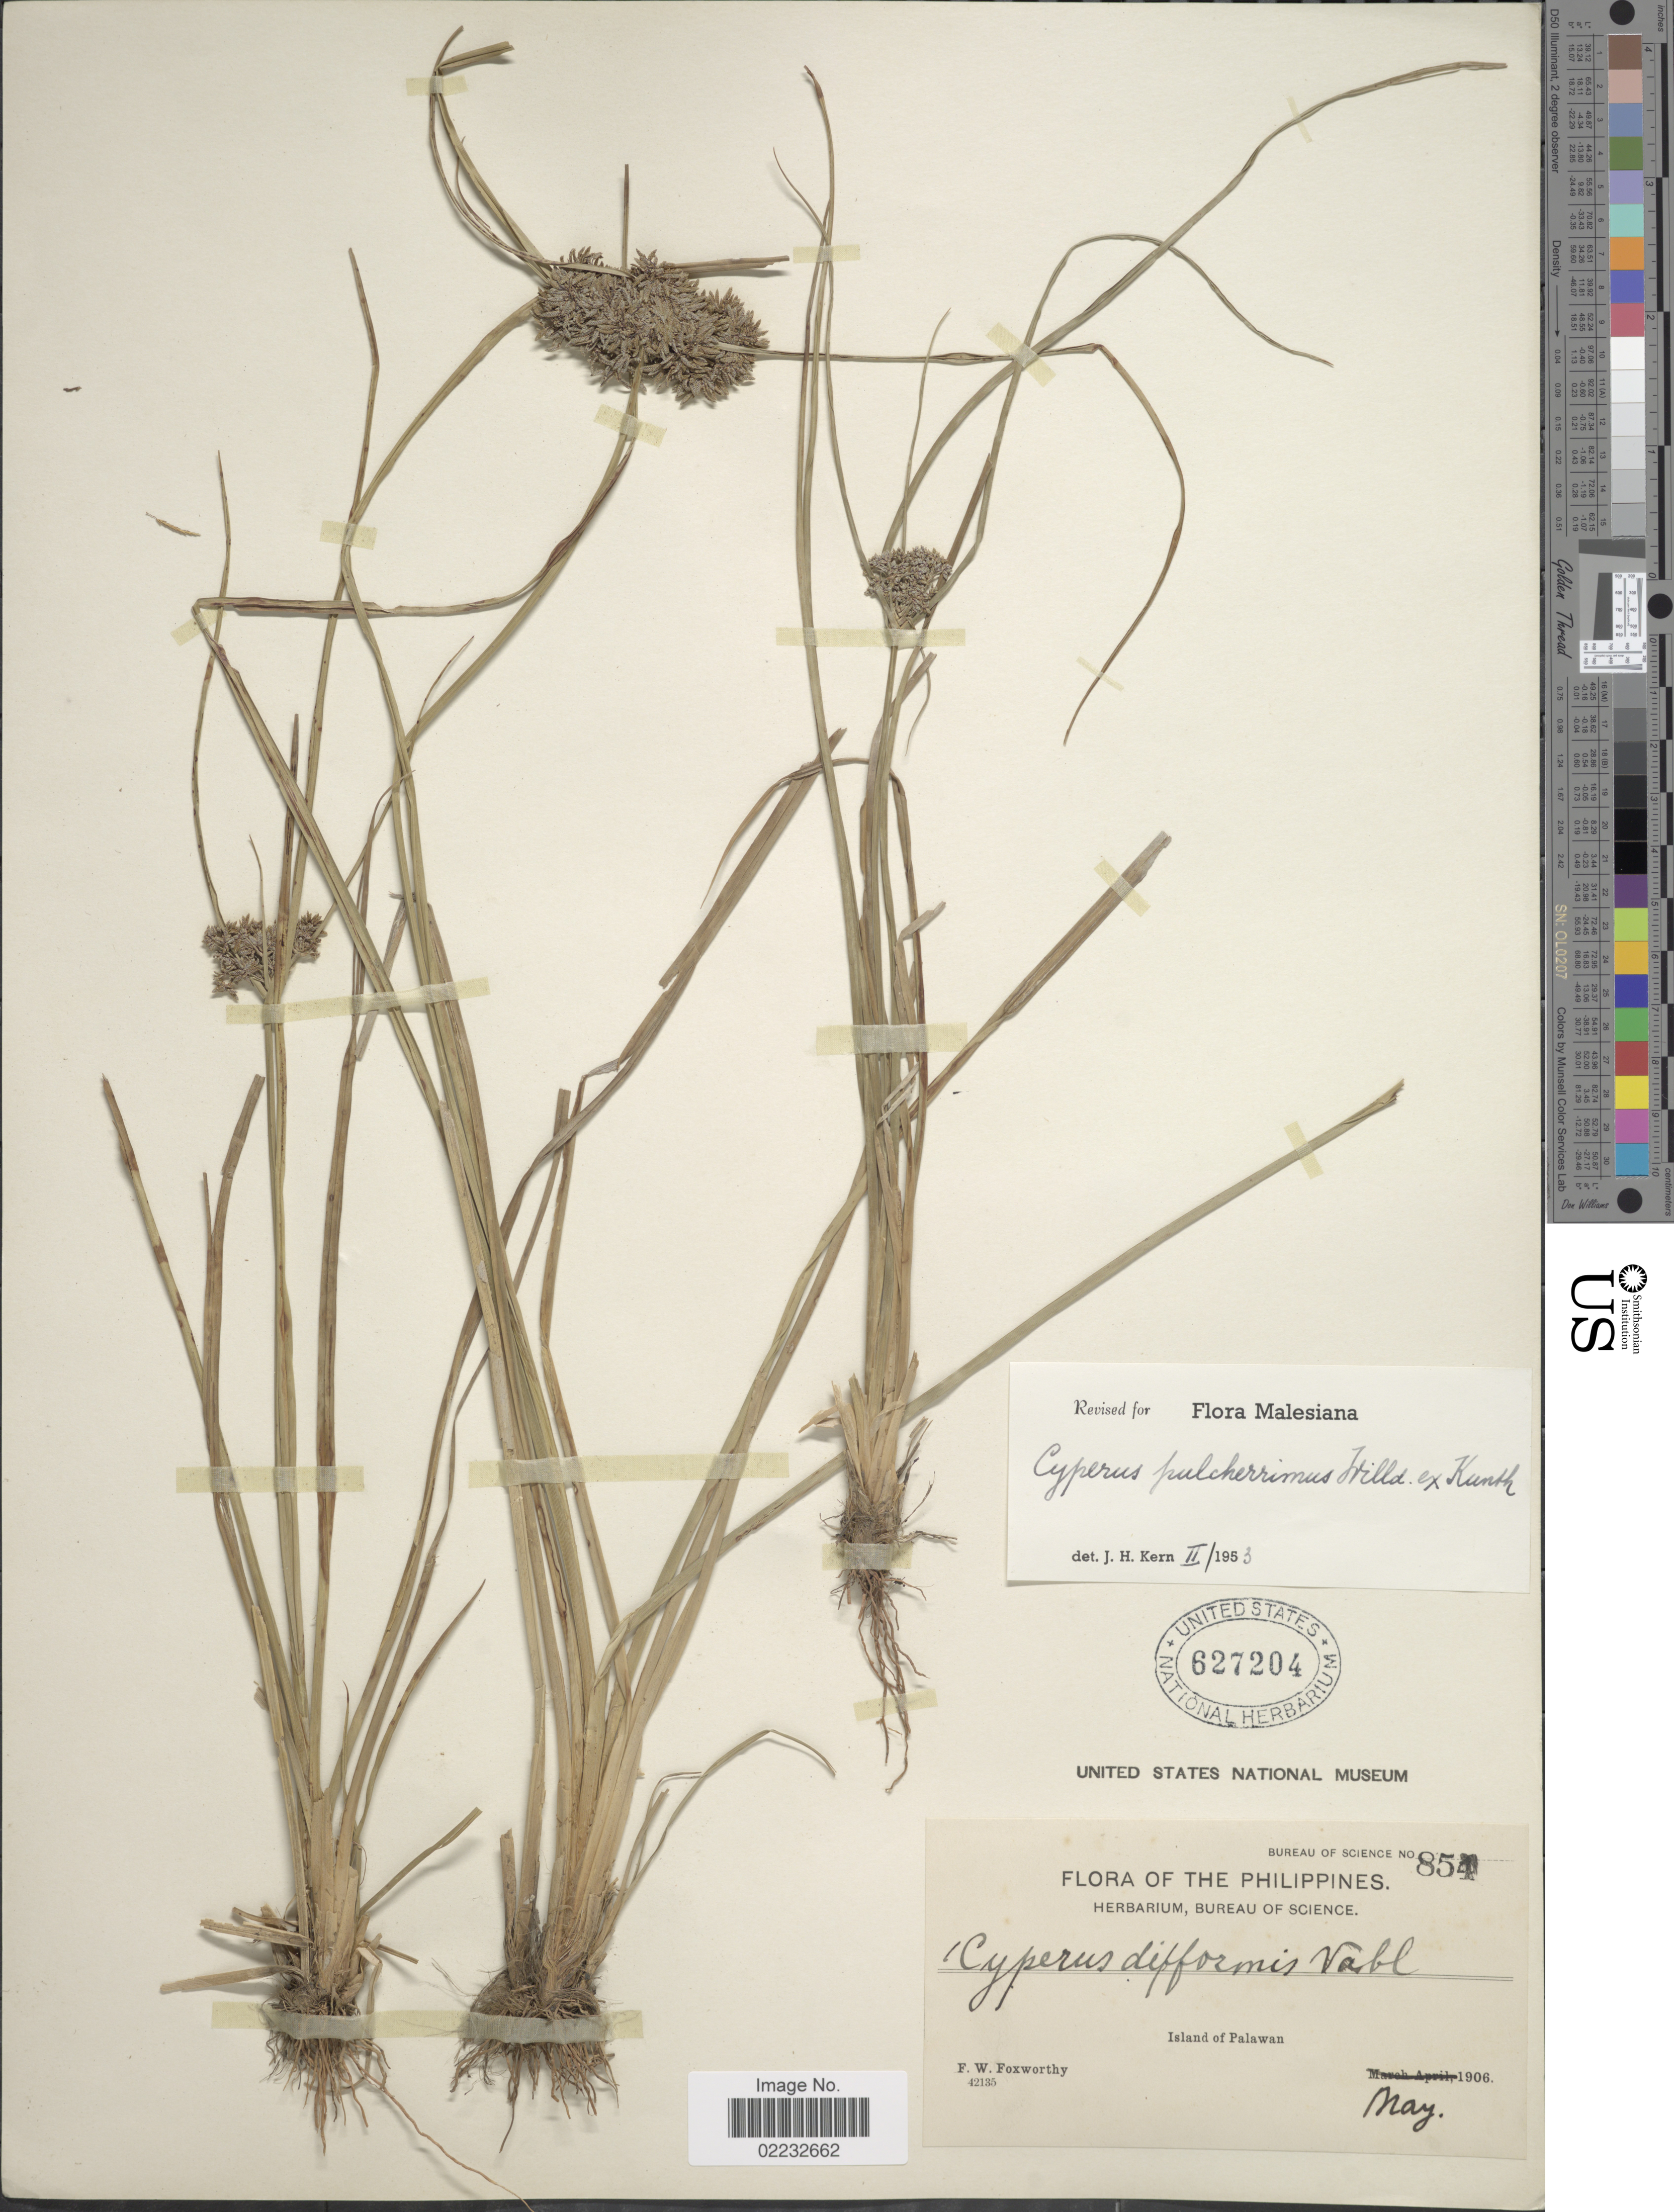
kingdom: Plantae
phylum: Tracheophyta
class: Liliopsida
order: Poales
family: Cyperaceae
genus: Cyperus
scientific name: Cyperus pulcherrimus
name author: Kunth ex Willd.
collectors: F. W. Foxworthy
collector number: Bureau of Science 854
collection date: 1906-05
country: Philippines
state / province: Mimaropa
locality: Island of Palawan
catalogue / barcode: US 627204